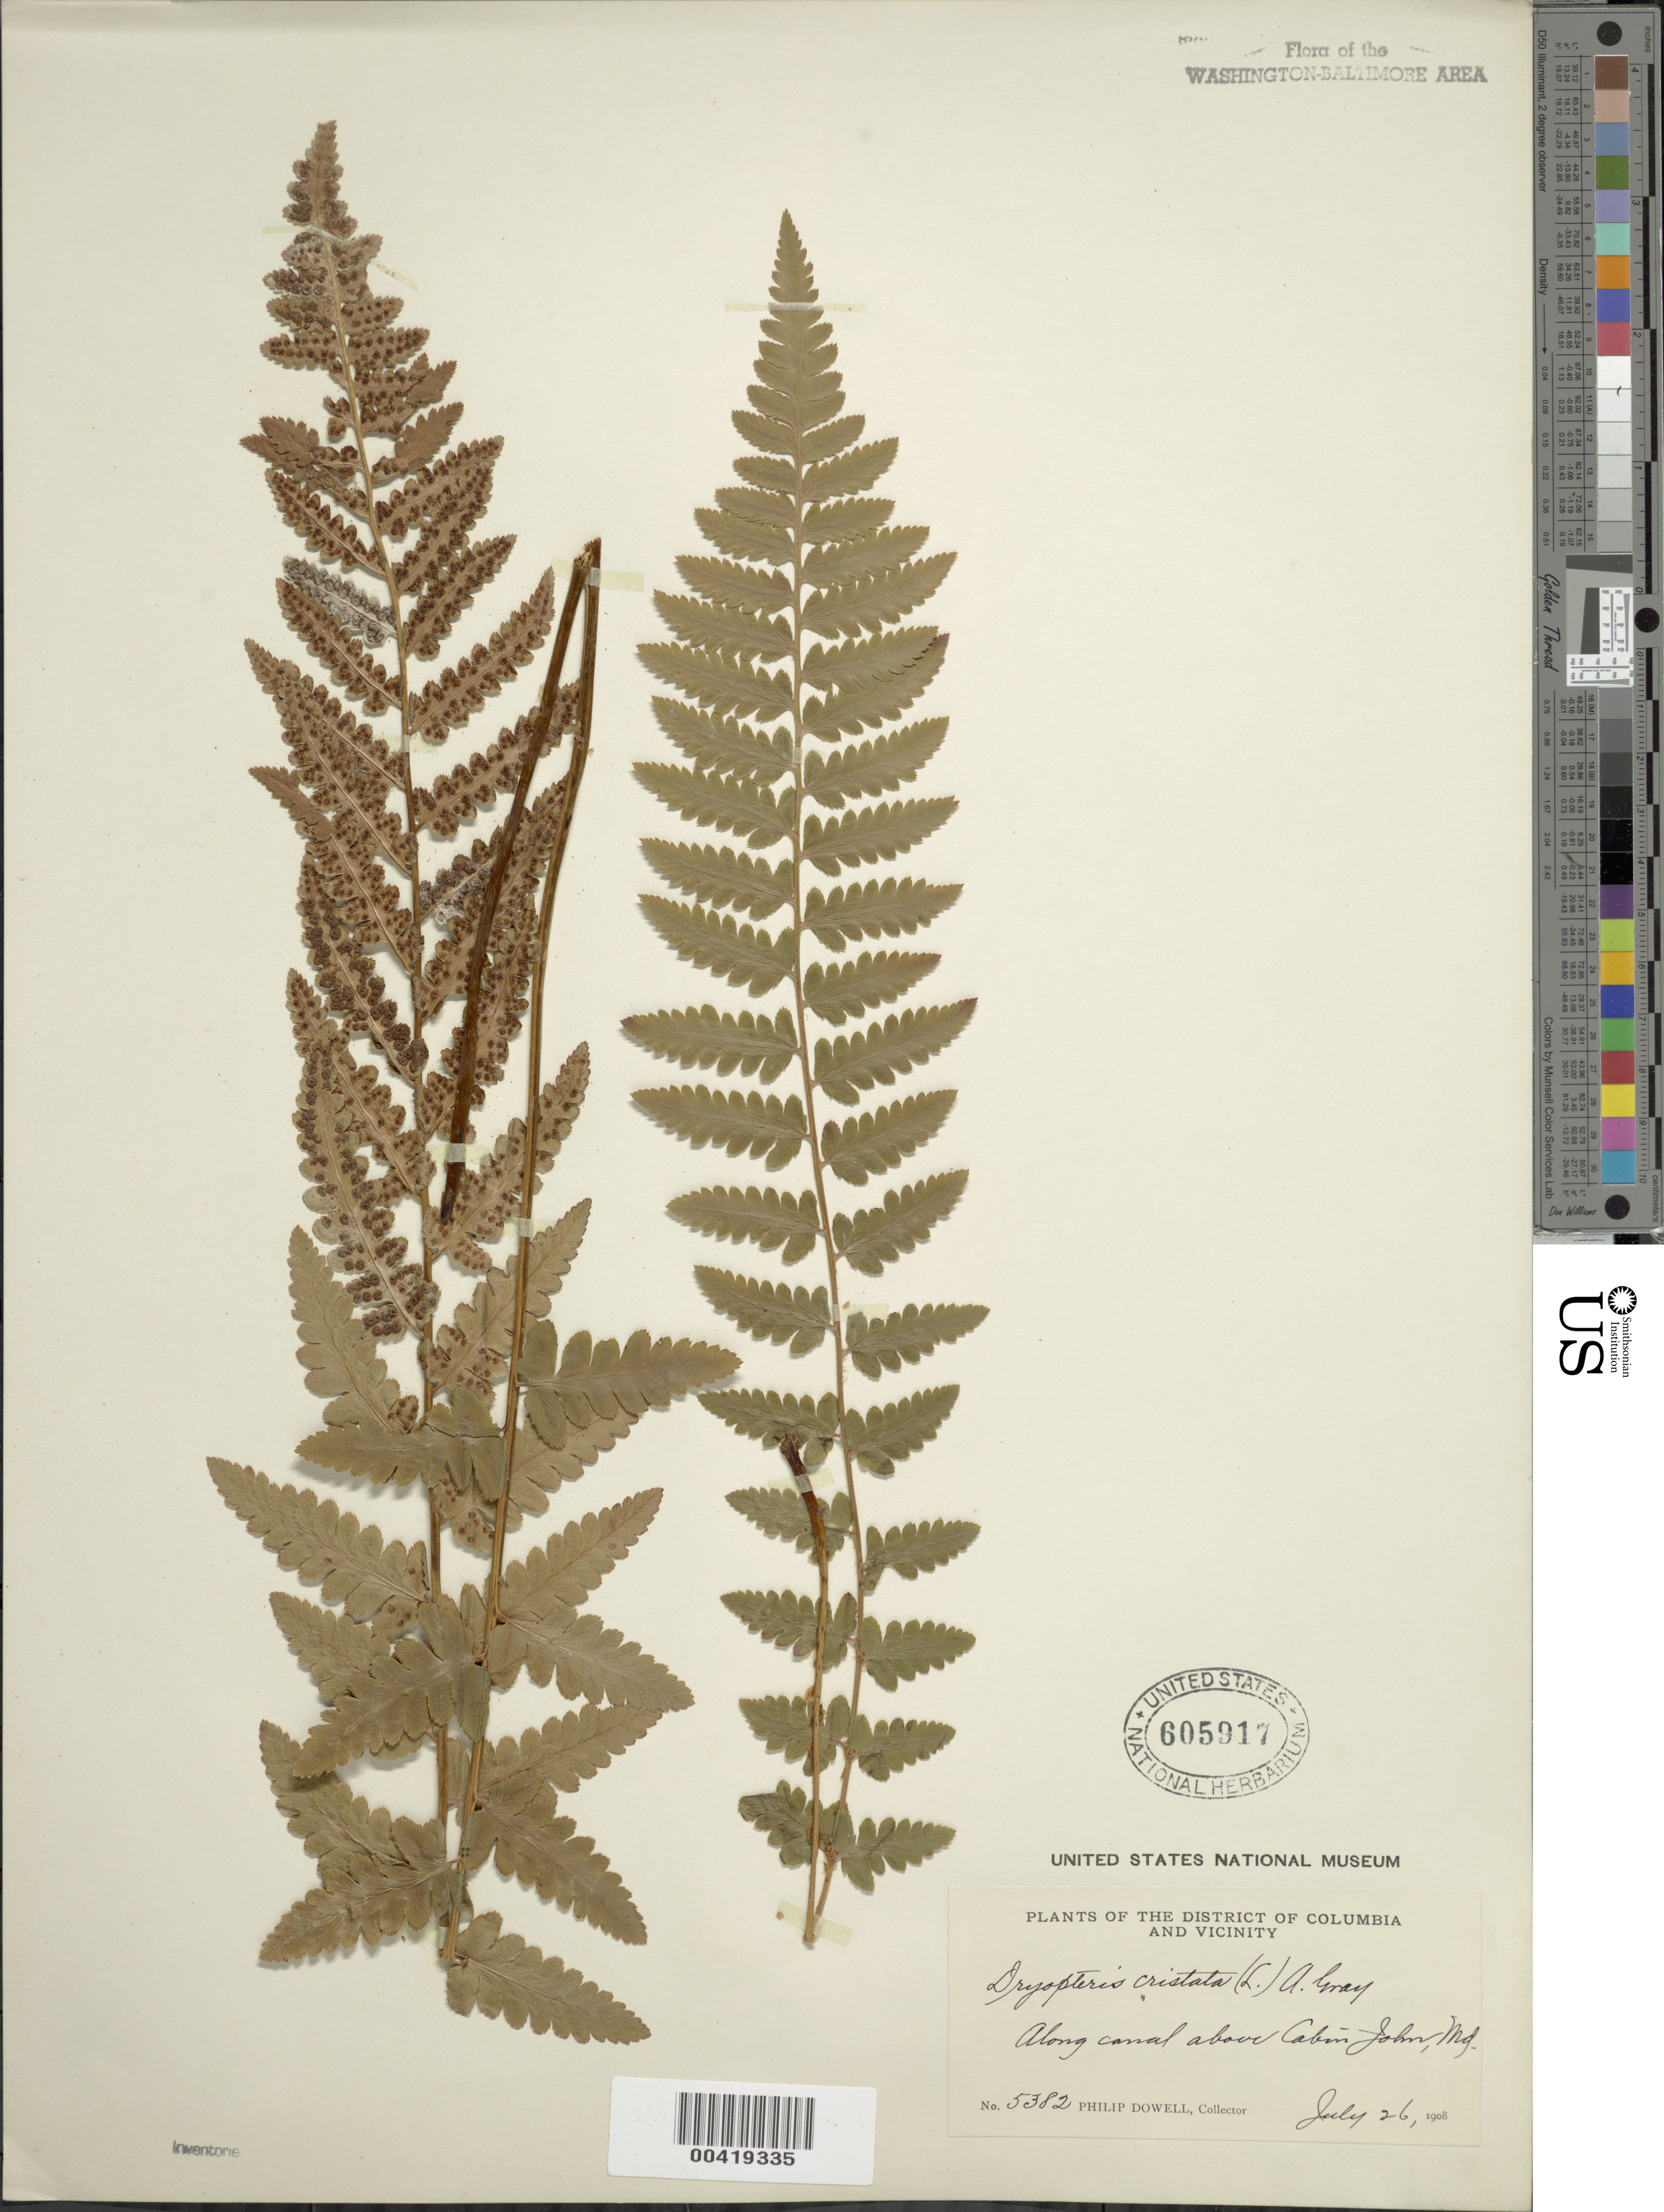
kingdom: Plantae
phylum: Tracheophyta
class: Polypodiopsida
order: Polypodiales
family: Dryopteridaceae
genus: Dryopteris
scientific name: Dryopteris cristata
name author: (L.) A. Gray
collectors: P. Dowell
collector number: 5382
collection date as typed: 26 Jul 1908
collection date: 1908-07-26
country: United States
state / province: Maryland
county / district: Montgomery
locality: Above Cabin John, along C and O Canal C. & O. Canal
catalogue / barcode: US 605917